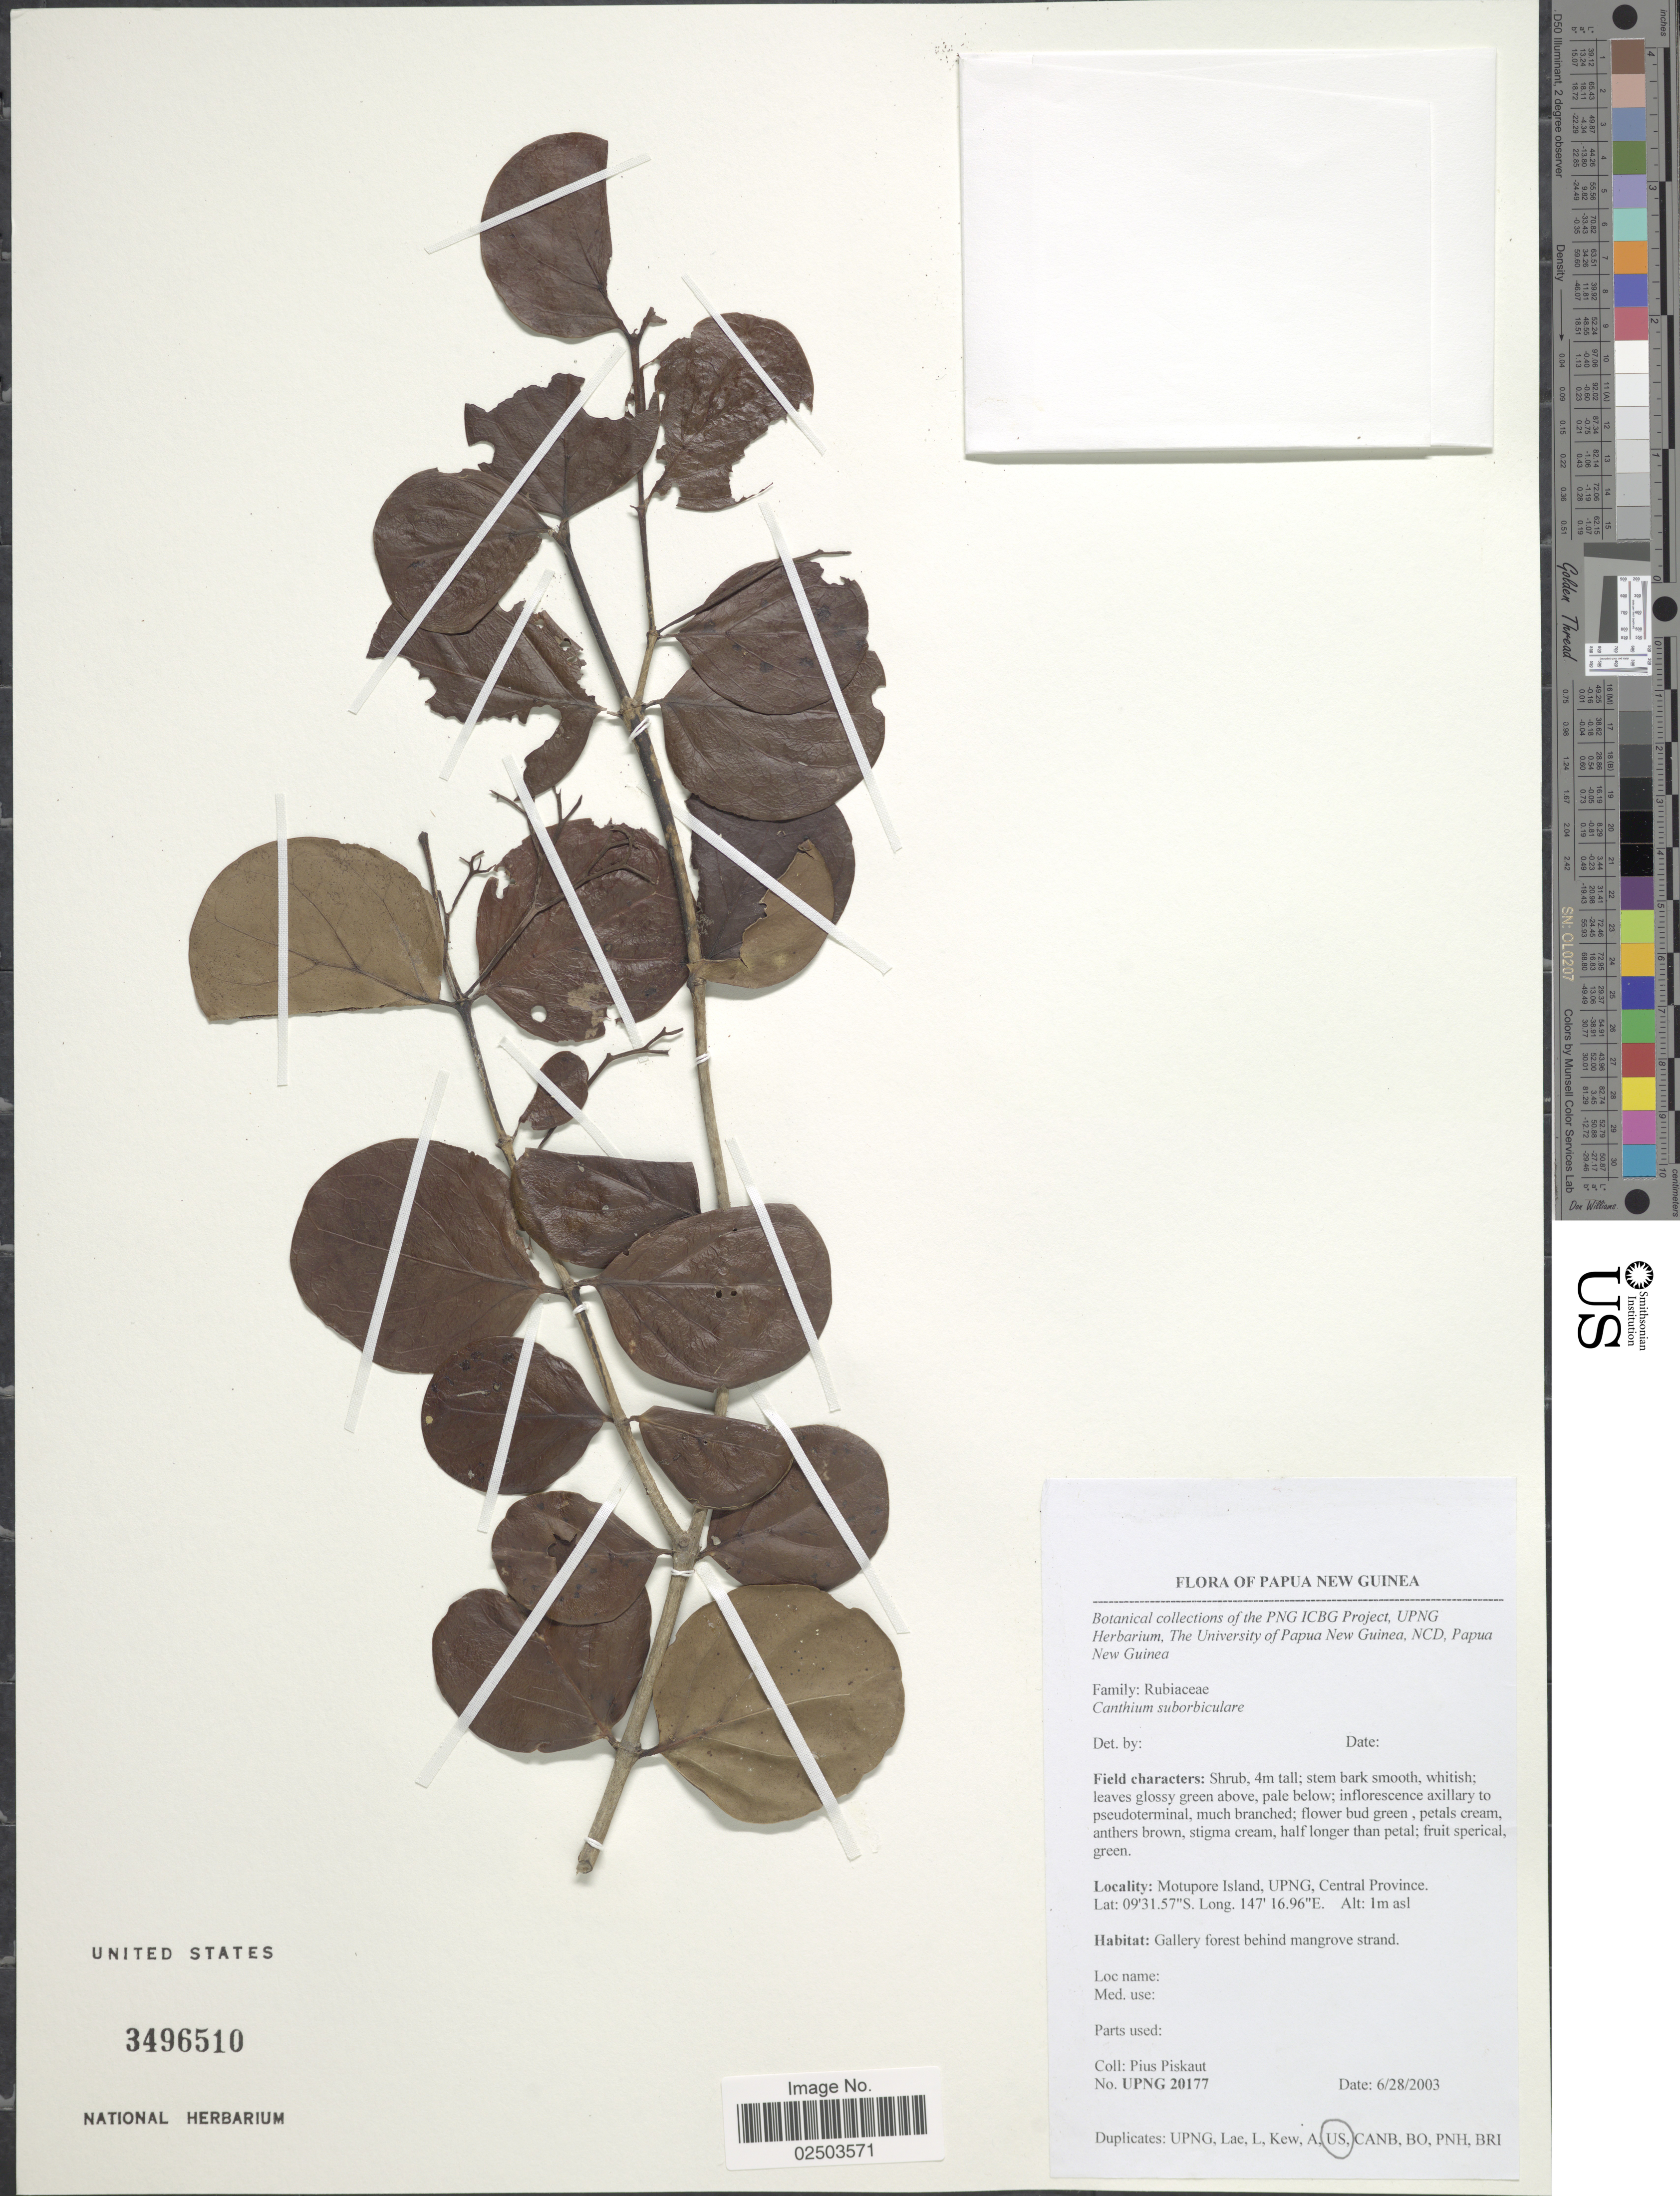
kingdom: Plantae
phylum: Tracheophyta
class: Magnoliopsida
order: Gentianales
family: Rubiaceae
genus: Psydrax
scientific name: Psydrax suborbicularis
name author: (C.T. White) S. T. Reynolds & R.J.F. Hend.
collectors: P. Piskaut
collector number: UPNG20177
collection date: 2003-06-28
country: Papua New Guinea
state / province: Central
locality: Motupore Island, UPNG, Central Province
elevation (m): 1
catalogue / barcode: US 3496510